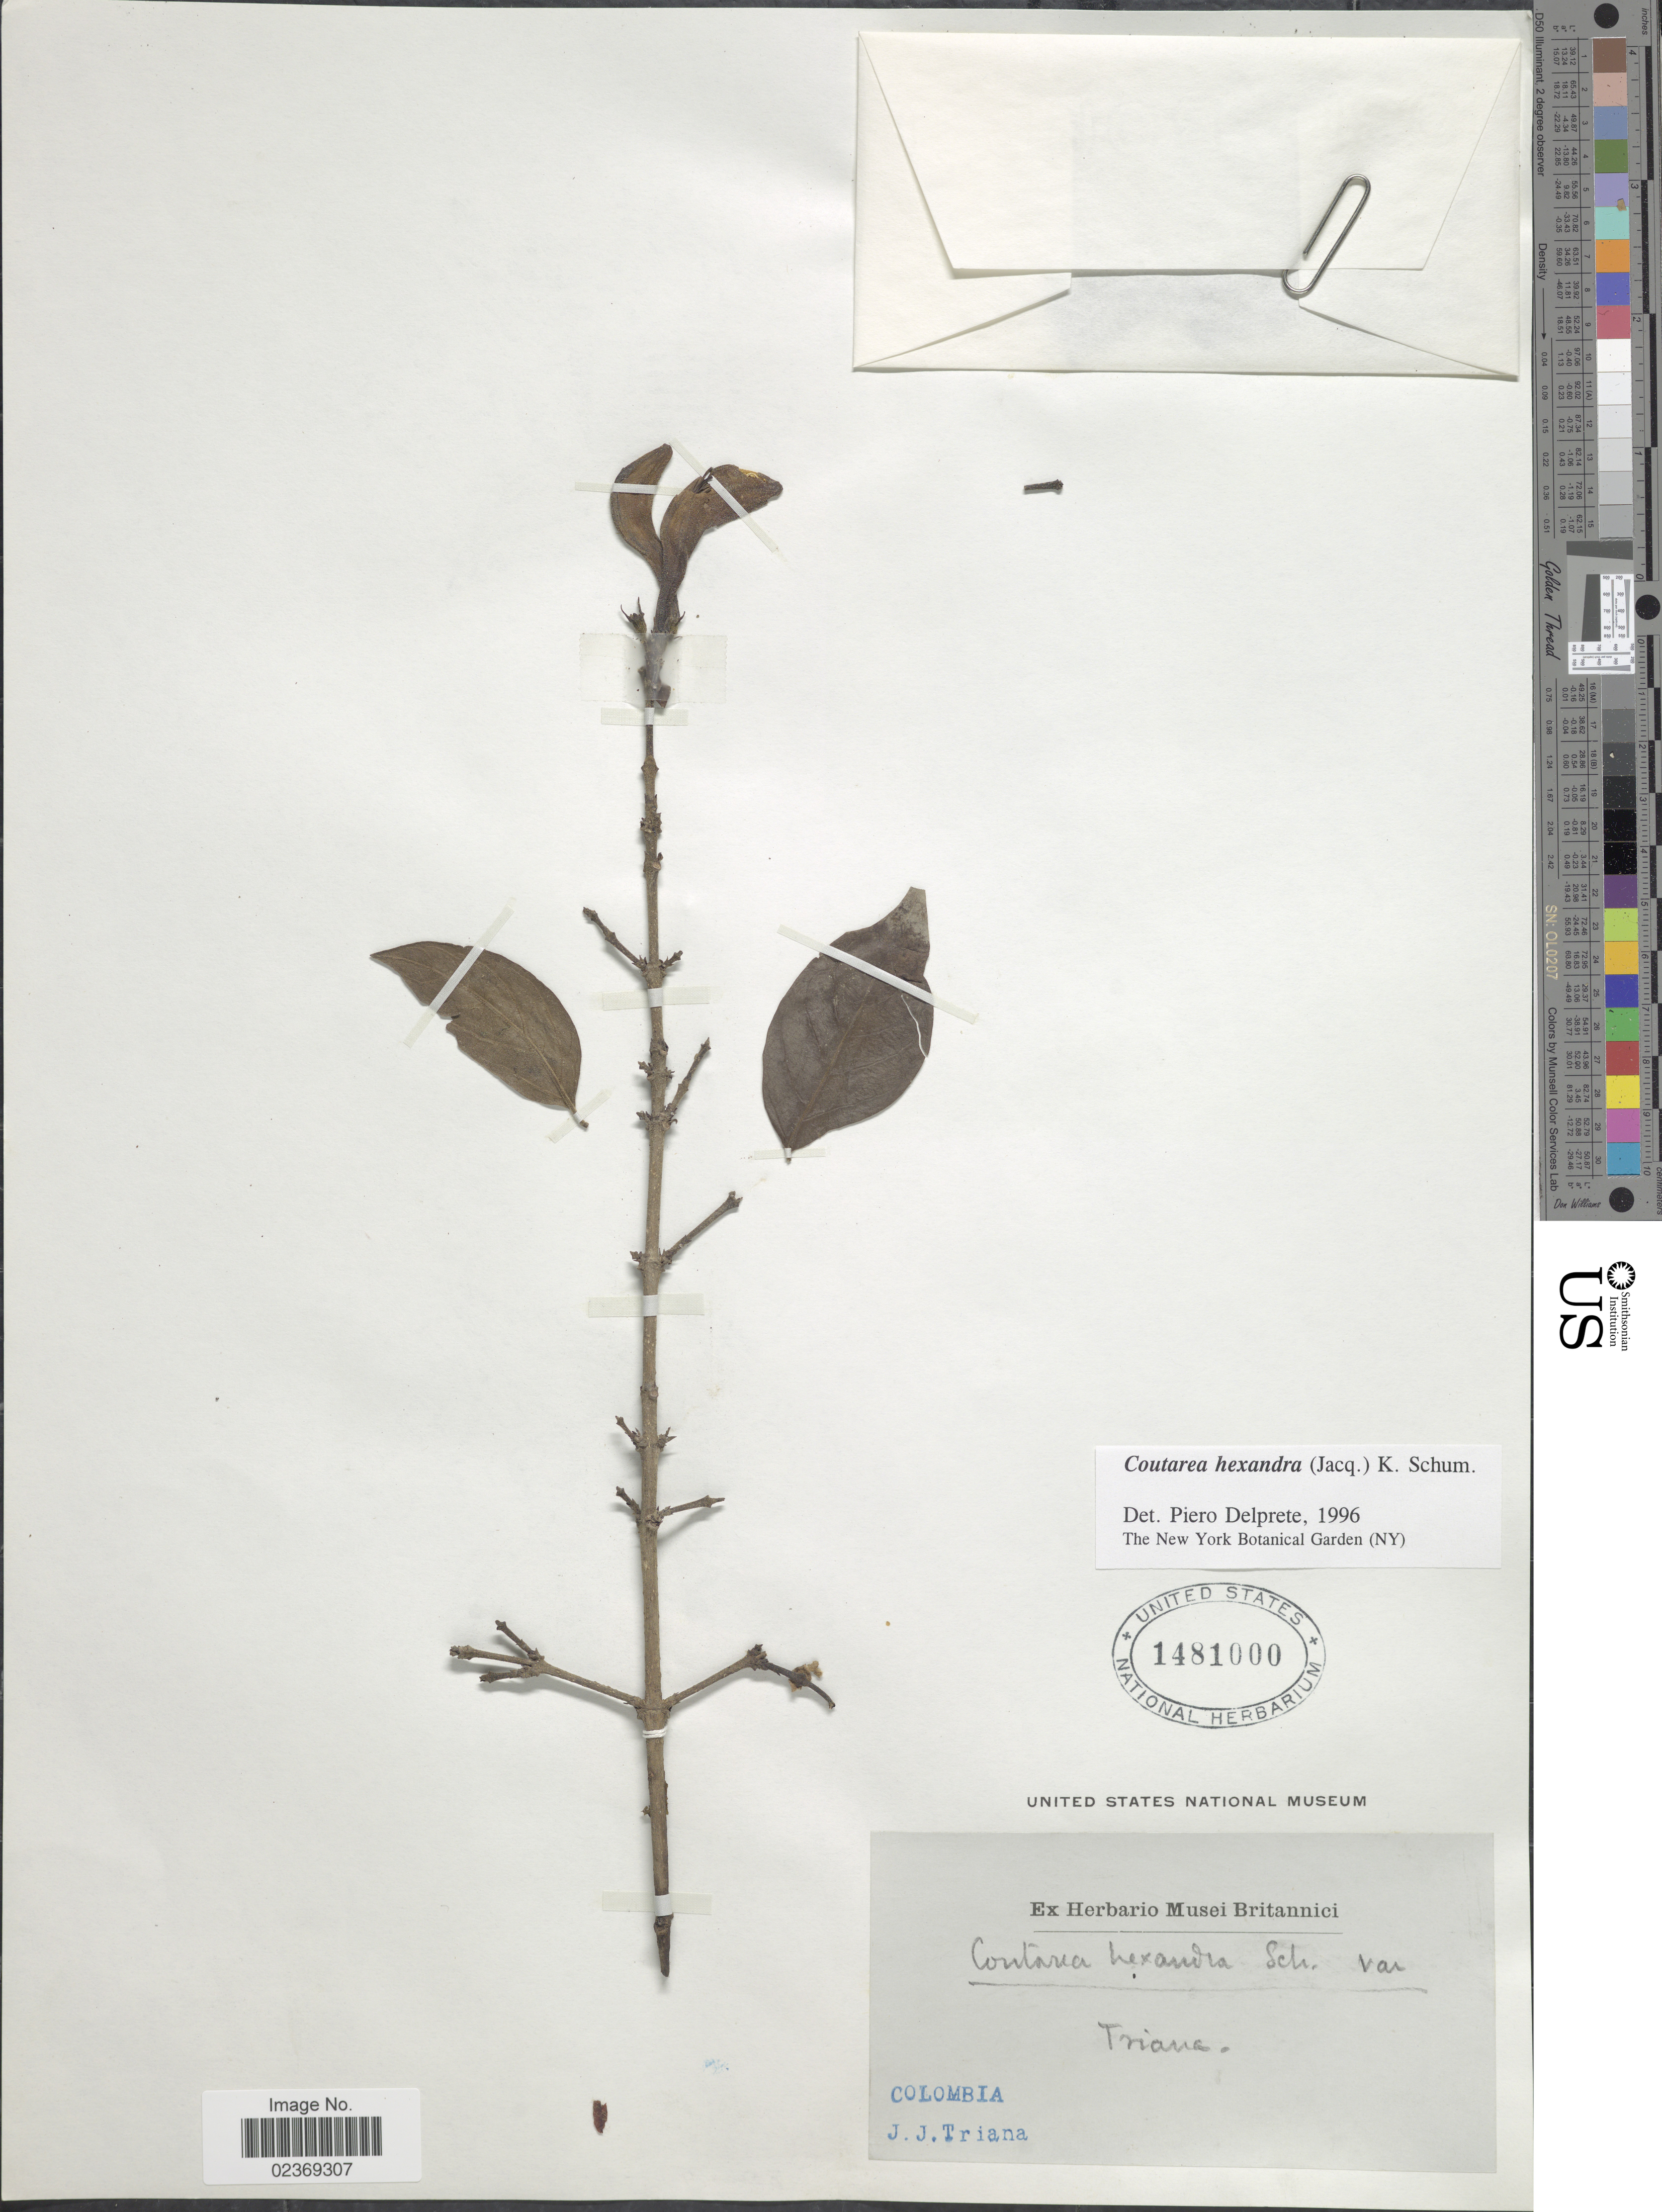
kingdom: Plantae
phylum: Tracheophyta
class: Magnoliopsida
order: Gentianales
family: Rubiaceae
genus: Coutarea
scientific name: Coutarea hexandra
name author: (Jacq.) K. Schum.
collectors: J. J. Triana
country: Colombia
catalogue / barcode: US 1481000